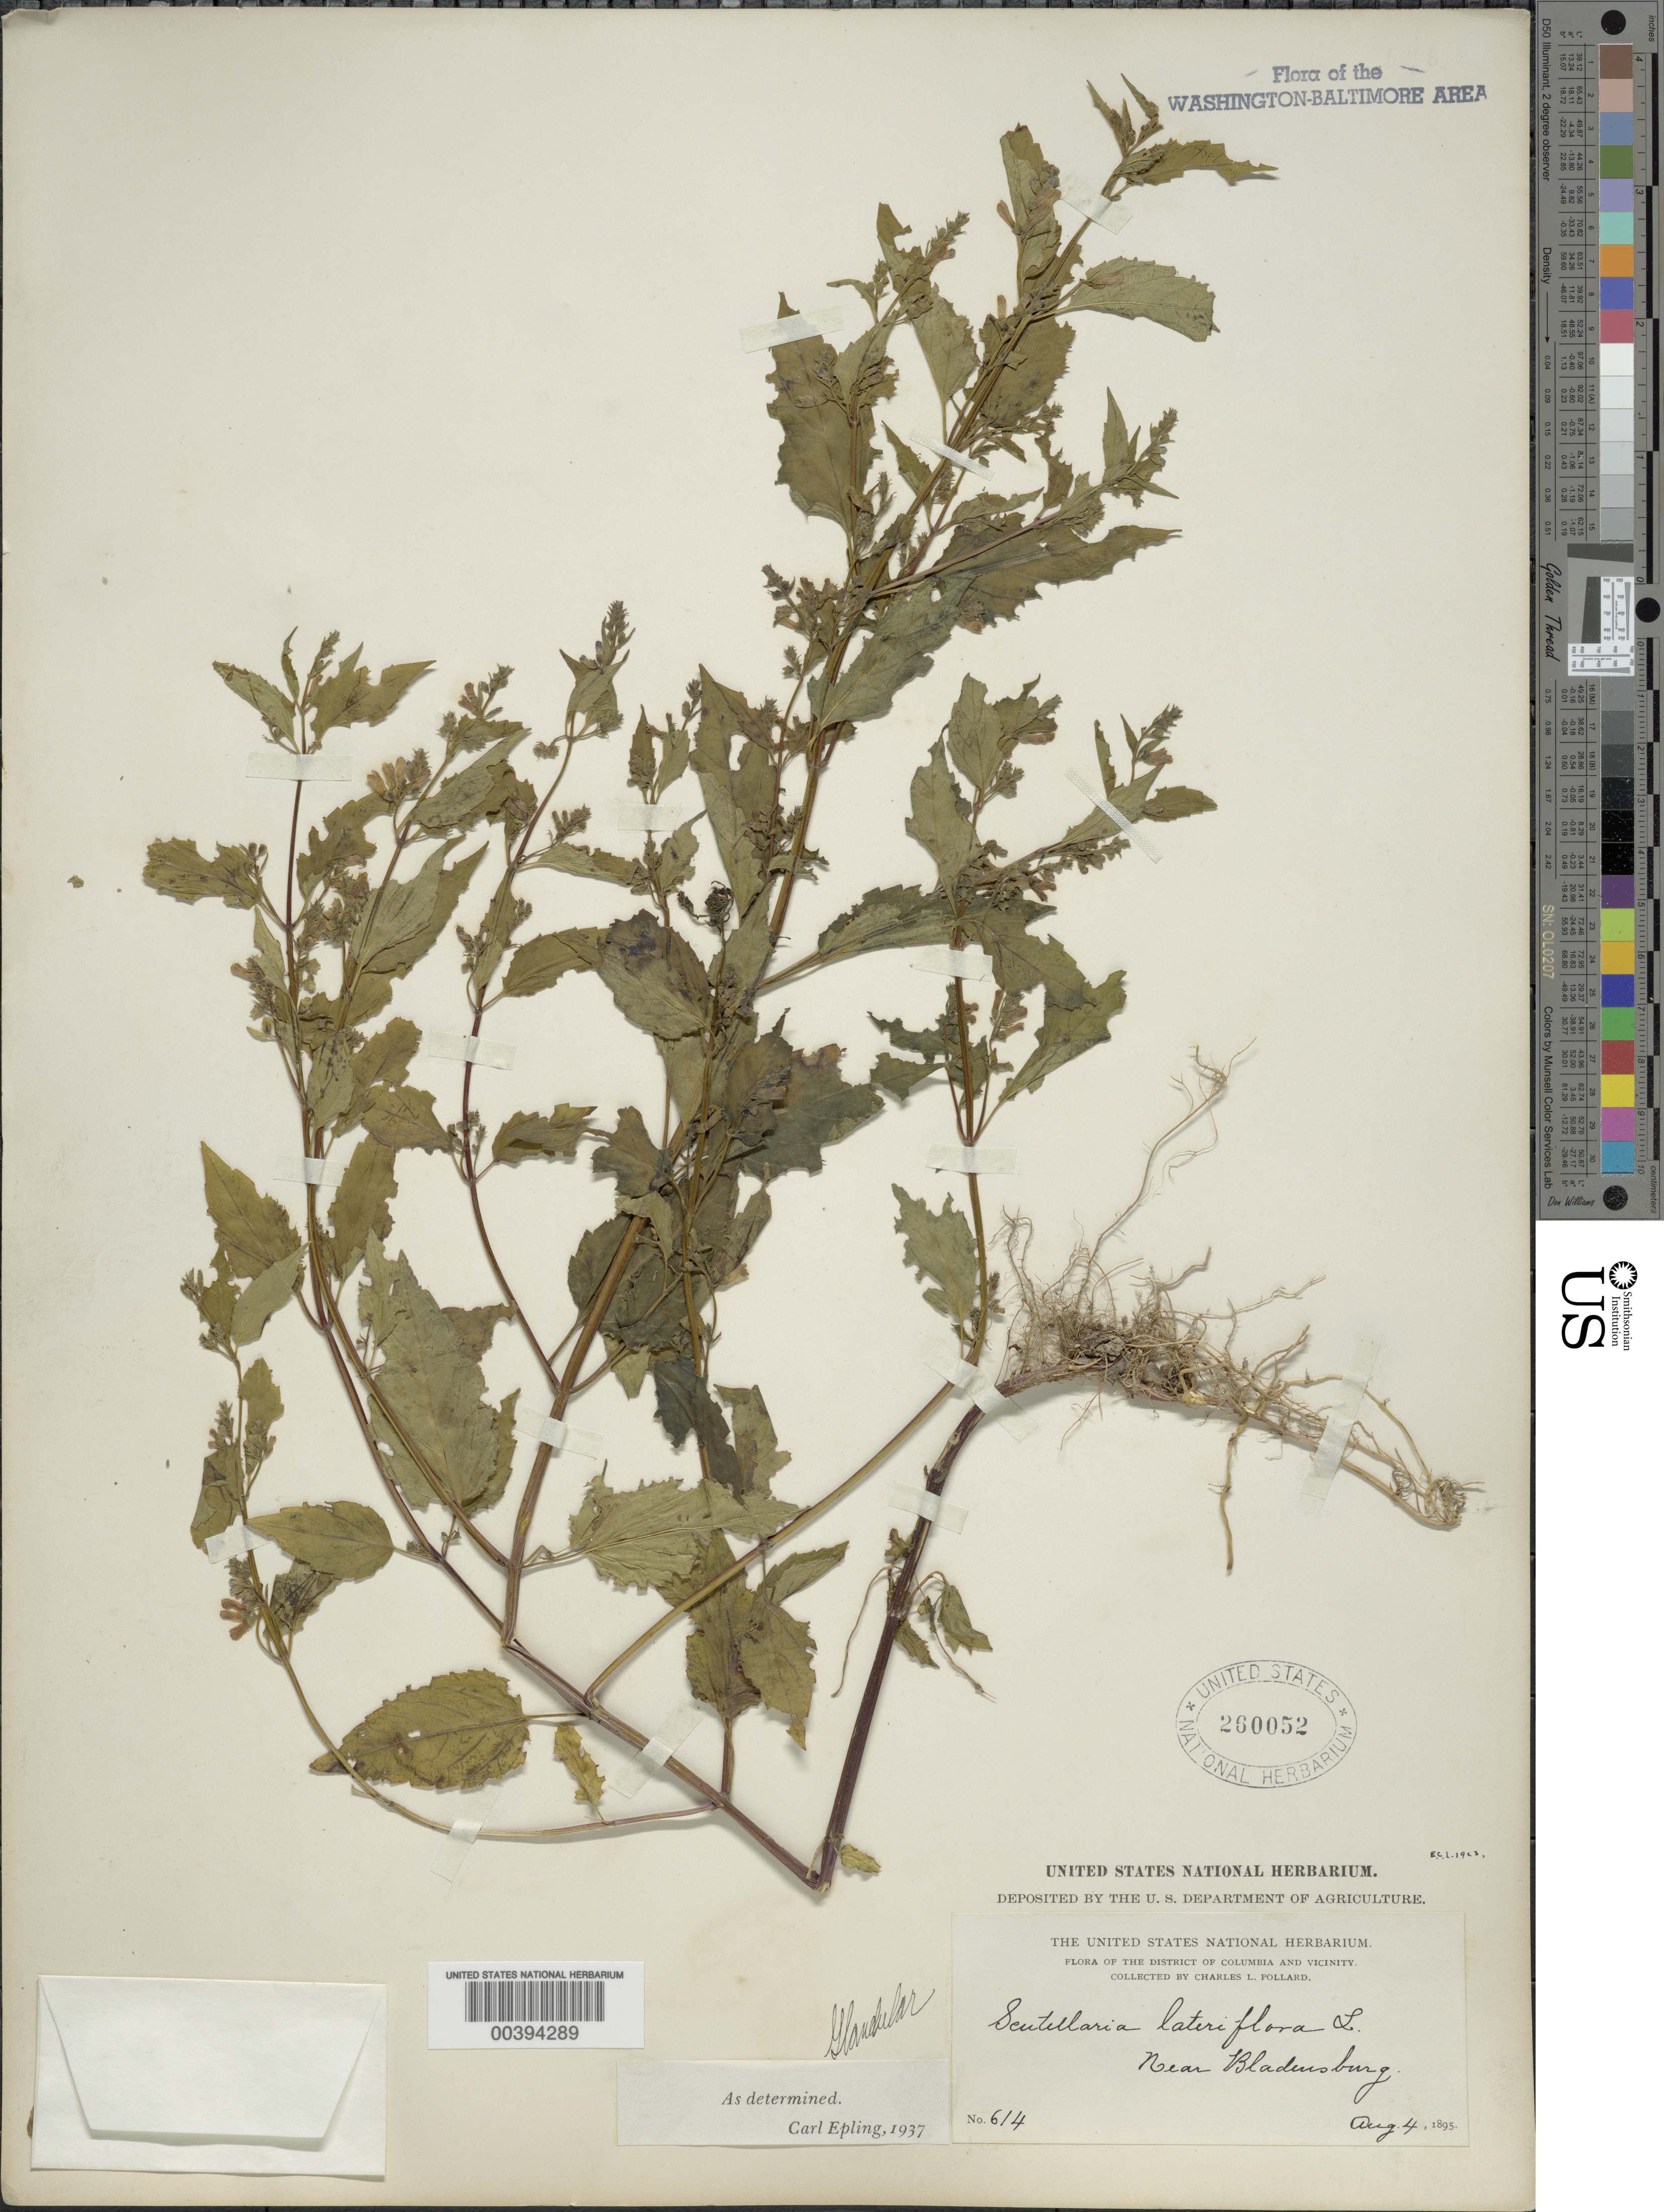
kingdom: Plantae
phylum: Tracheophyta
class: Magnoliopsida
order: Lamiales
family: Lamiaceae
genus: Scutellaria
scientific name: Scutellaria lateriflora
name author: L.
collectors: C. L. Pollard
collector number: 614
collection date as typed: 04 Aug 1895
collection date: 1895-08-04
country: United States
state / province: Maryland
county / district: Prince George's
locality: Near Bladensburg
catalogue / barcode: US 260052